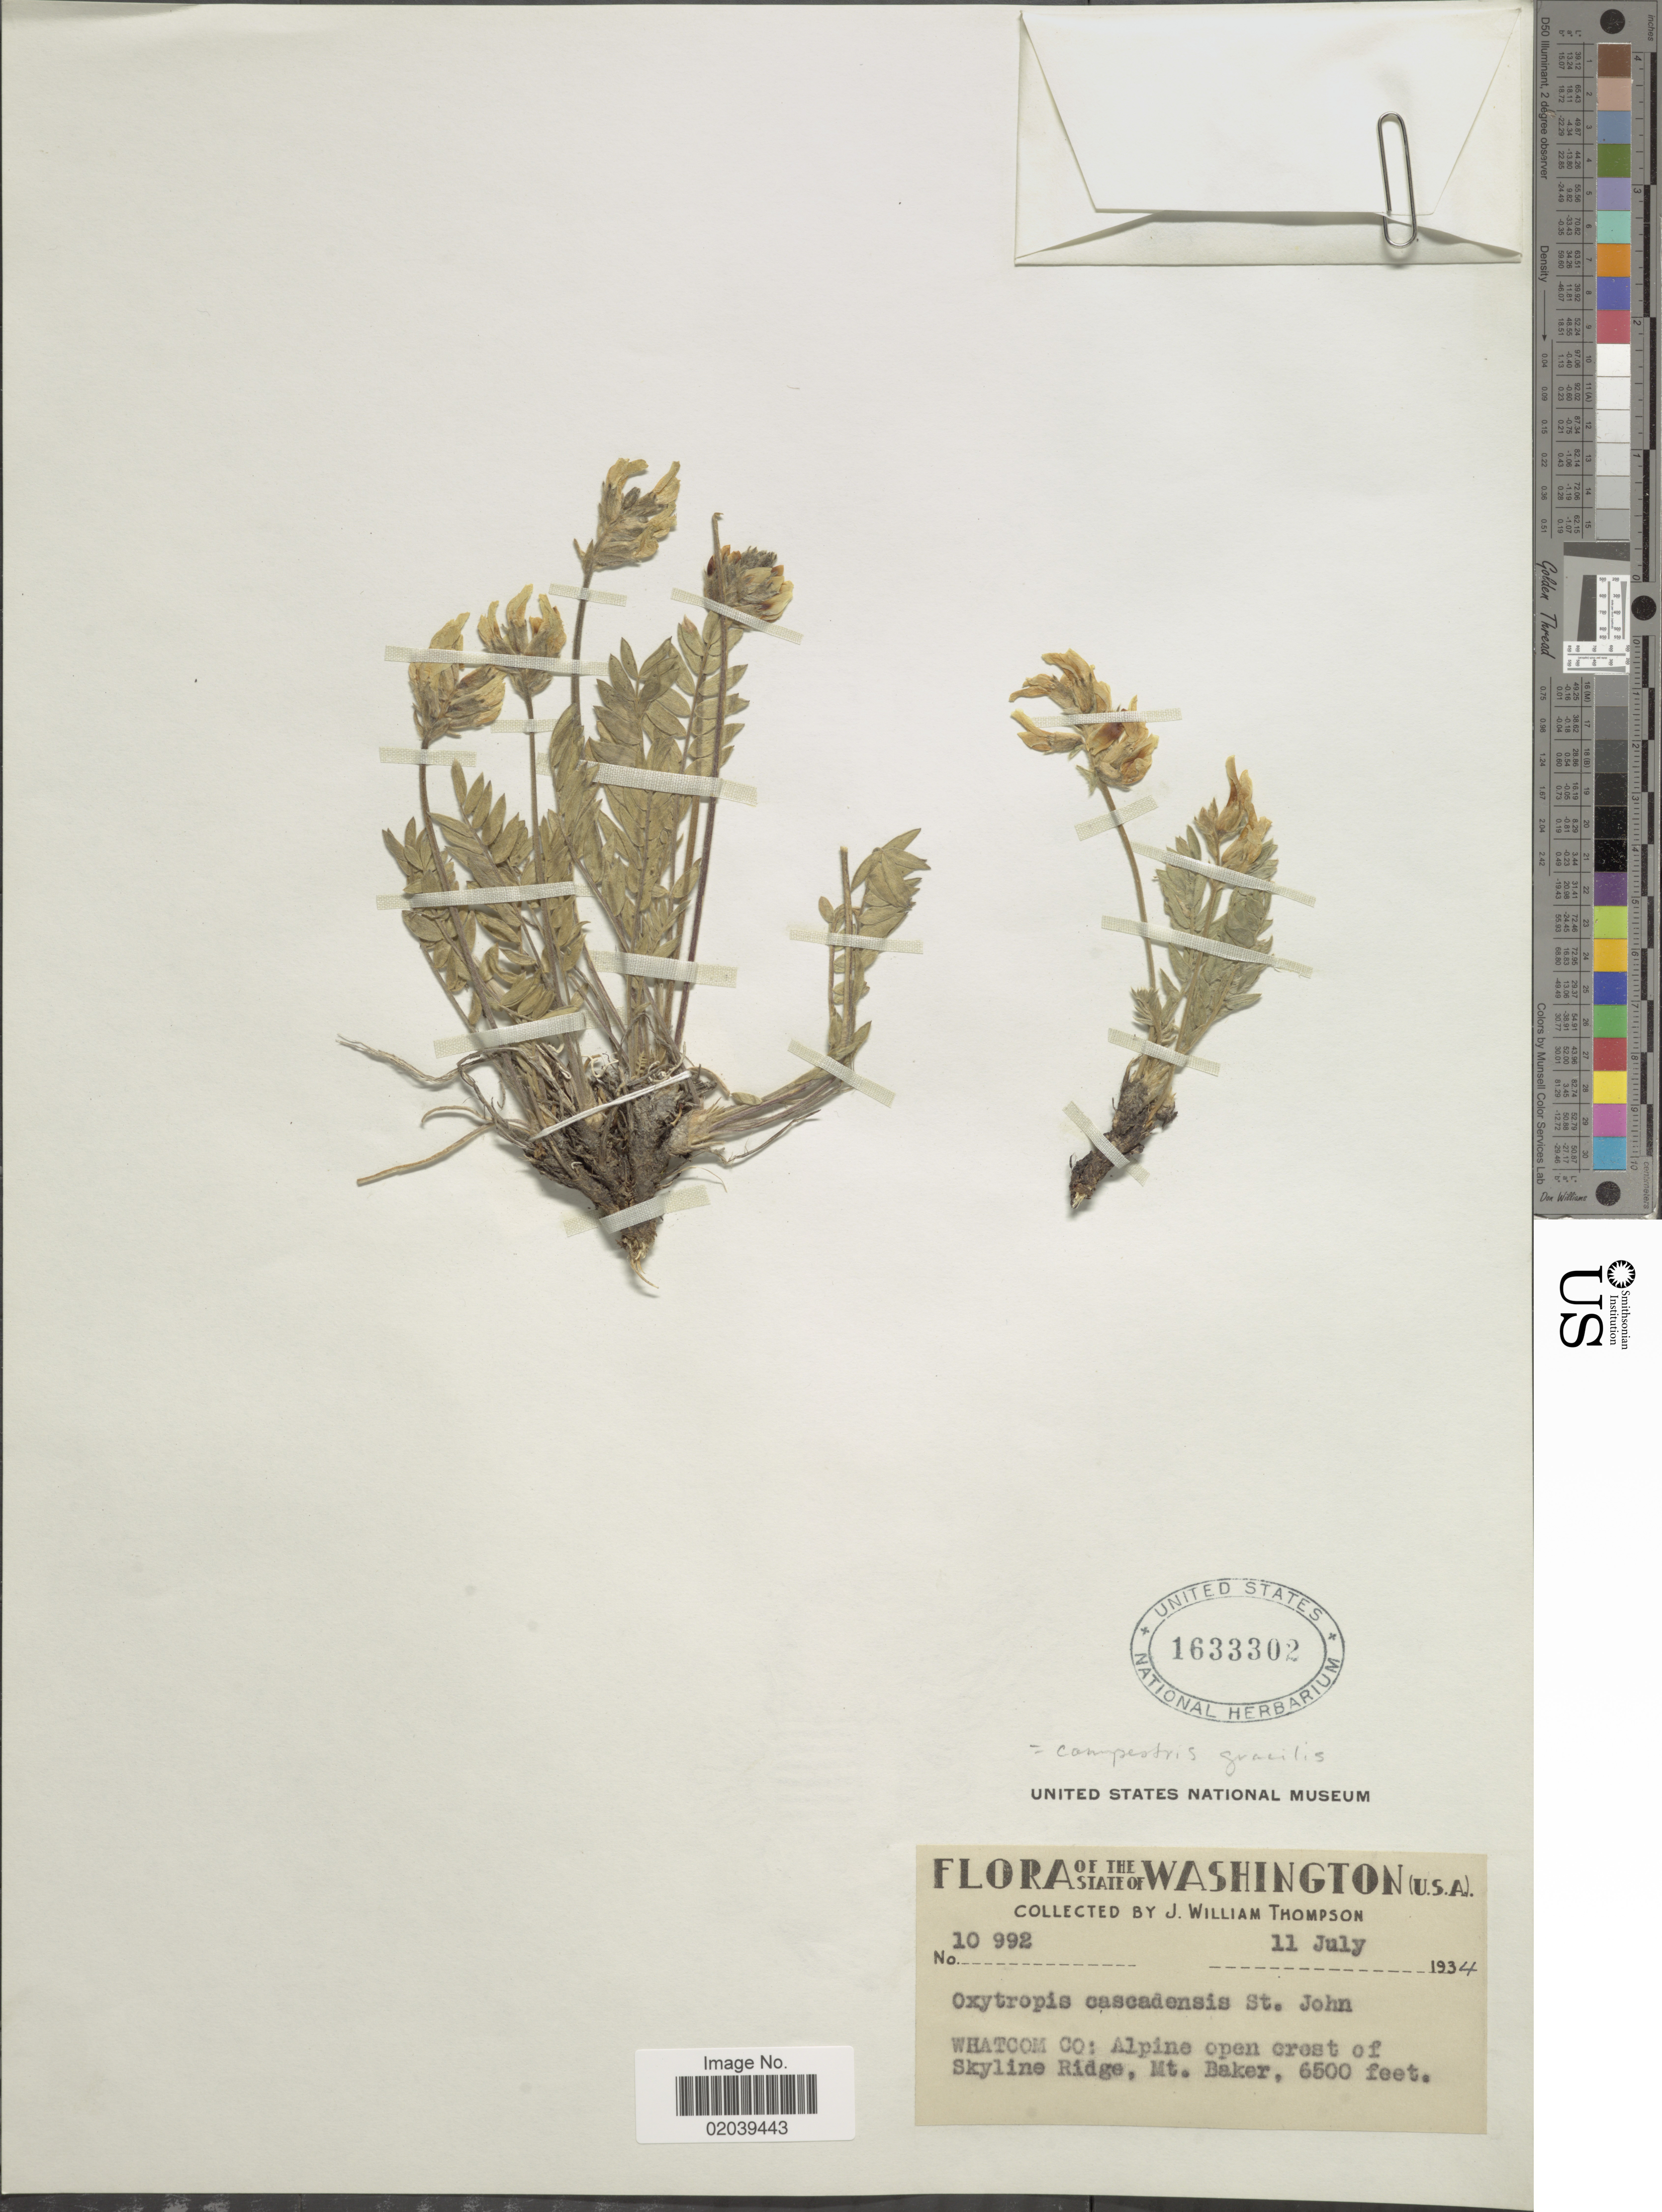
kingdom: Plantae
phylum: Tracheophyta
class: Magnoliopsida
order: Fabales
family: Fabaceae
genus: Oxytropis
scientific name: Oxytropis campestris var. gracilis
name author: (A. Nelson) Barneby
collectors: J. W. Thompson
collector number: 10992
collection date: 1934-07-11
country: United States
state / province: Washington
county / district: Whitman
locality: Whatcom Co: Alpine open crest of Skyline Ridge, Mt. Baker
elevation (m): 1981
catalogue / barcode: US 1633302